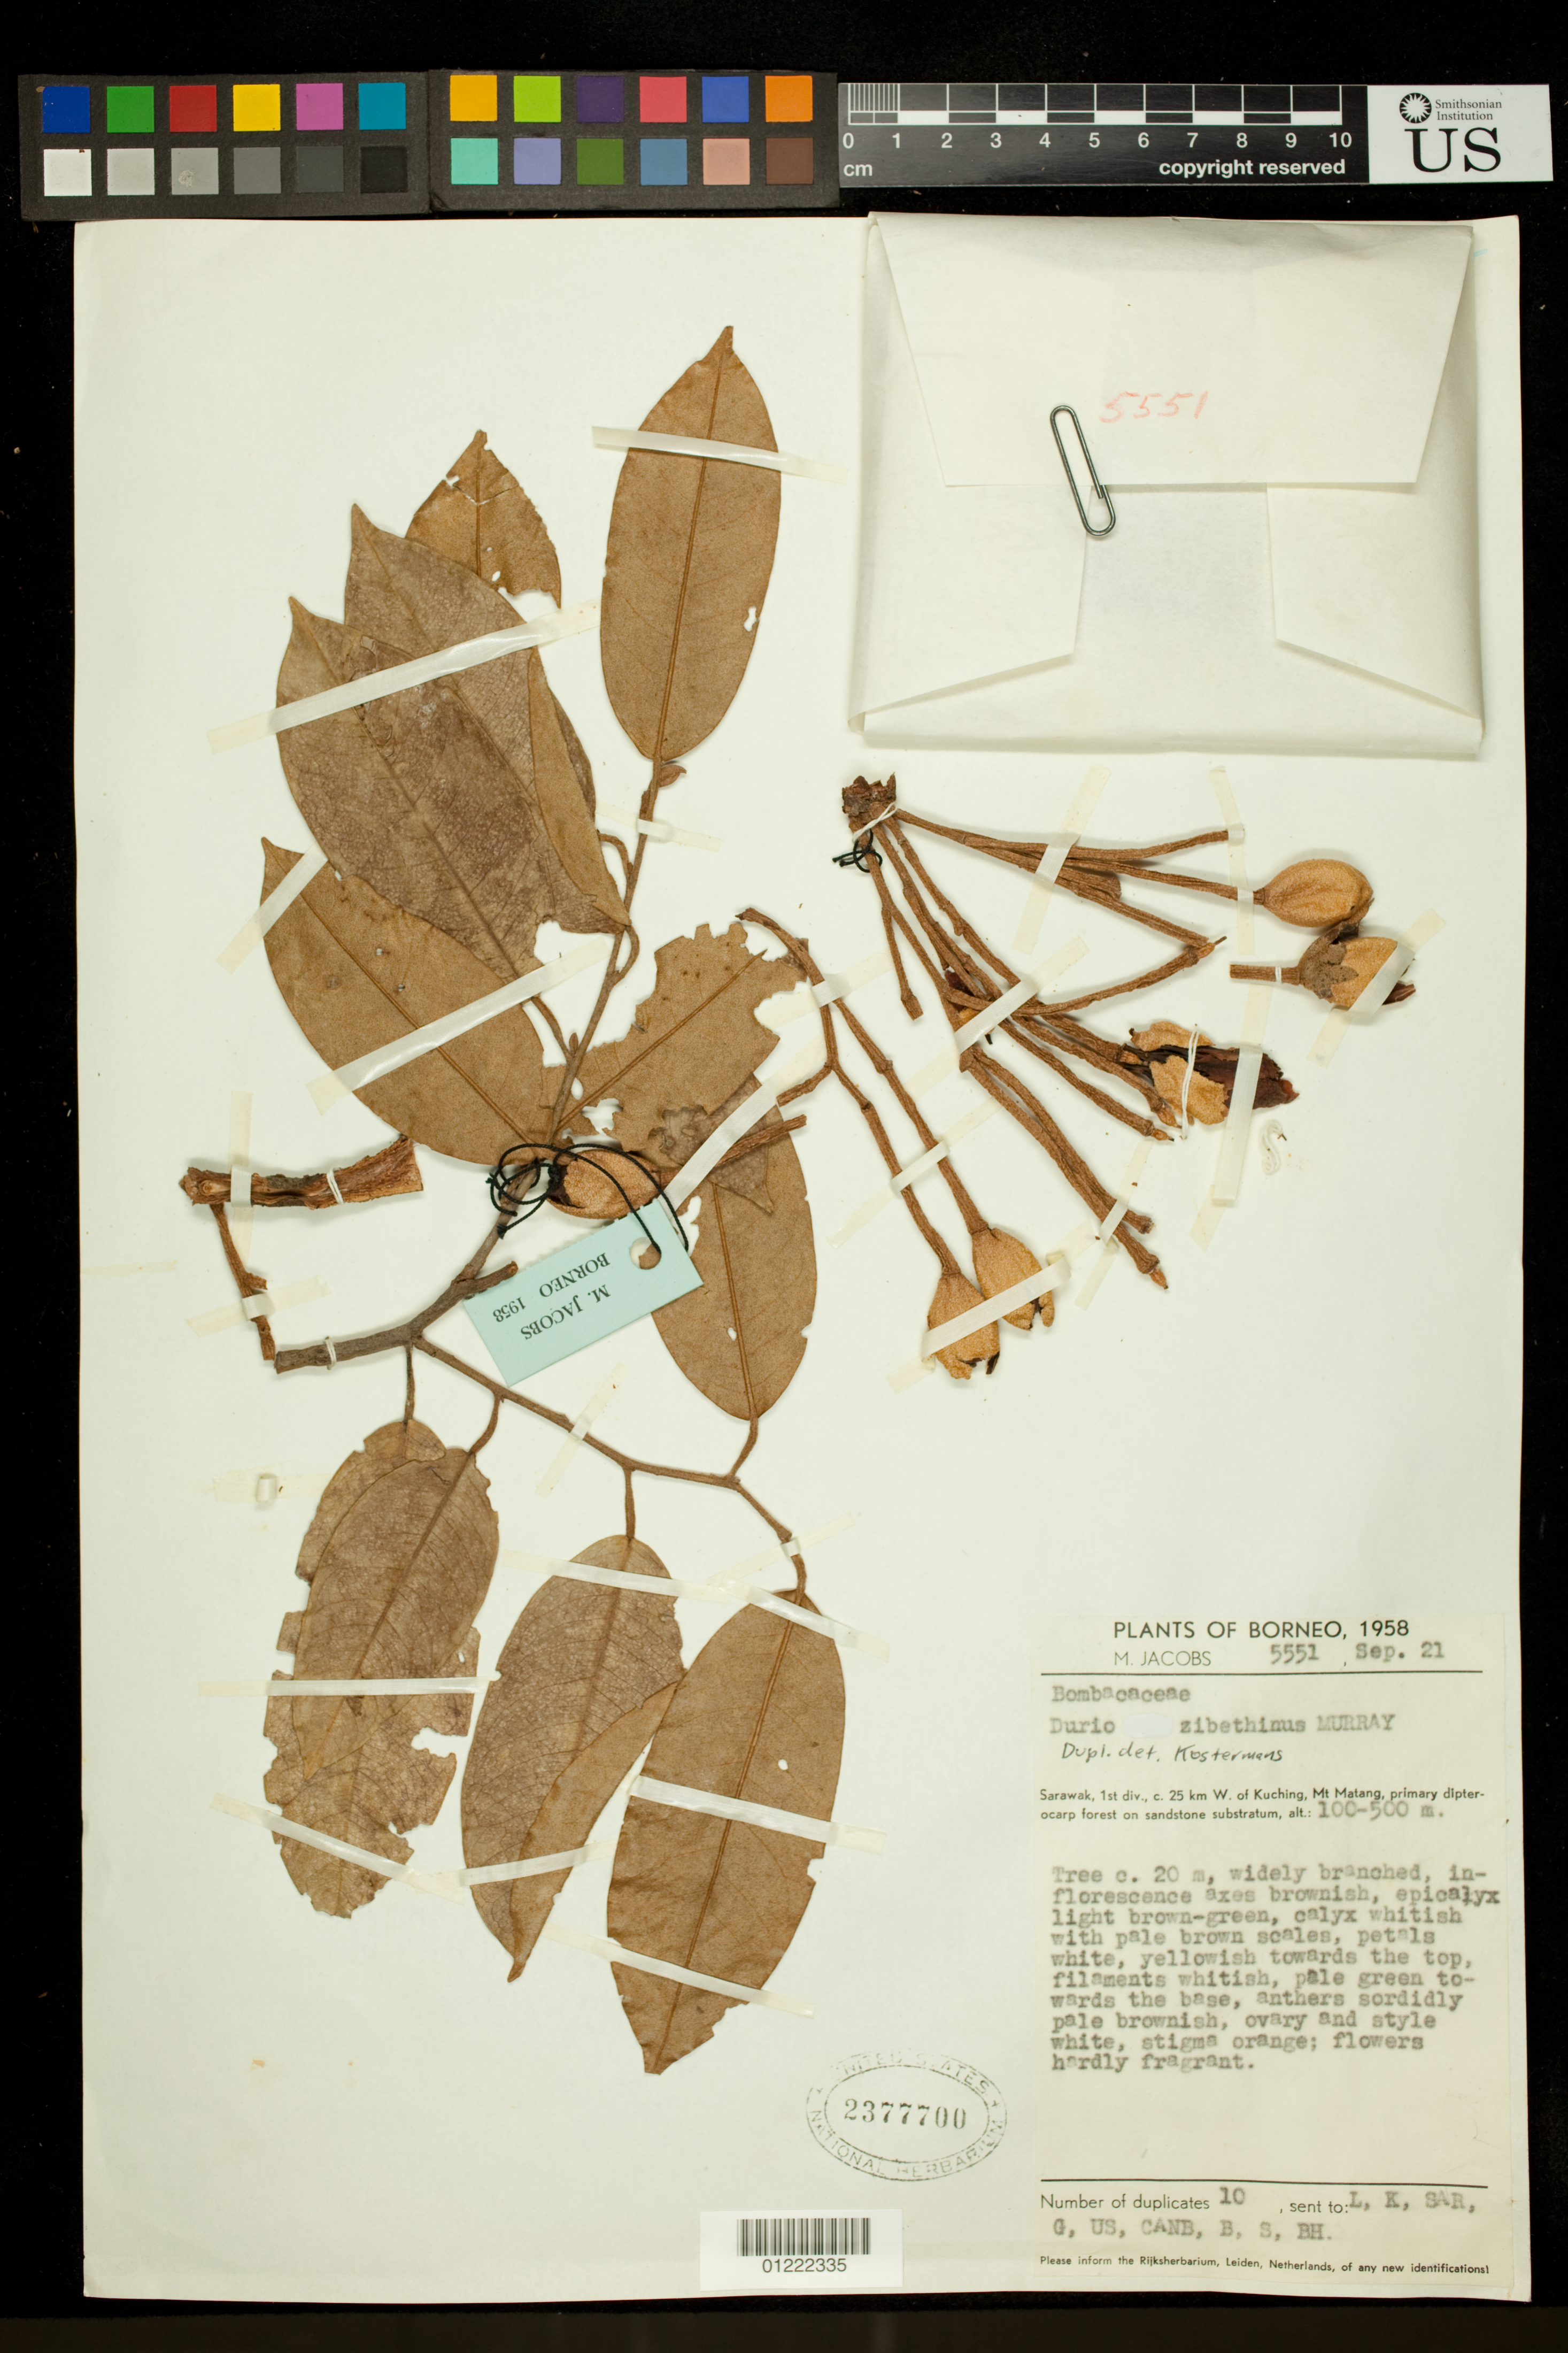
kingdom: Plantae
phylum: Tracheophyta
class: Magnoliopsida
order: Malvales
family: Malvaceae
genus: Durio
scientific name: Durio zibethinus Moon, nom. illeg.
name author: Moon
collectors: M. Jacobs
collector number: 5551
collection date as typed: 9/21/1958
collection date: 1958-09-21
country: Malaysia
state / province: Sarawak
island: Borneo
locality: Borneo. Sarawak, 1st div., c. 25 km W. of Kuching, Mt Matang, primary dipterocarp forest on sandstone substratum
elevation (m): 100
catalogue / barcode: US 2377700